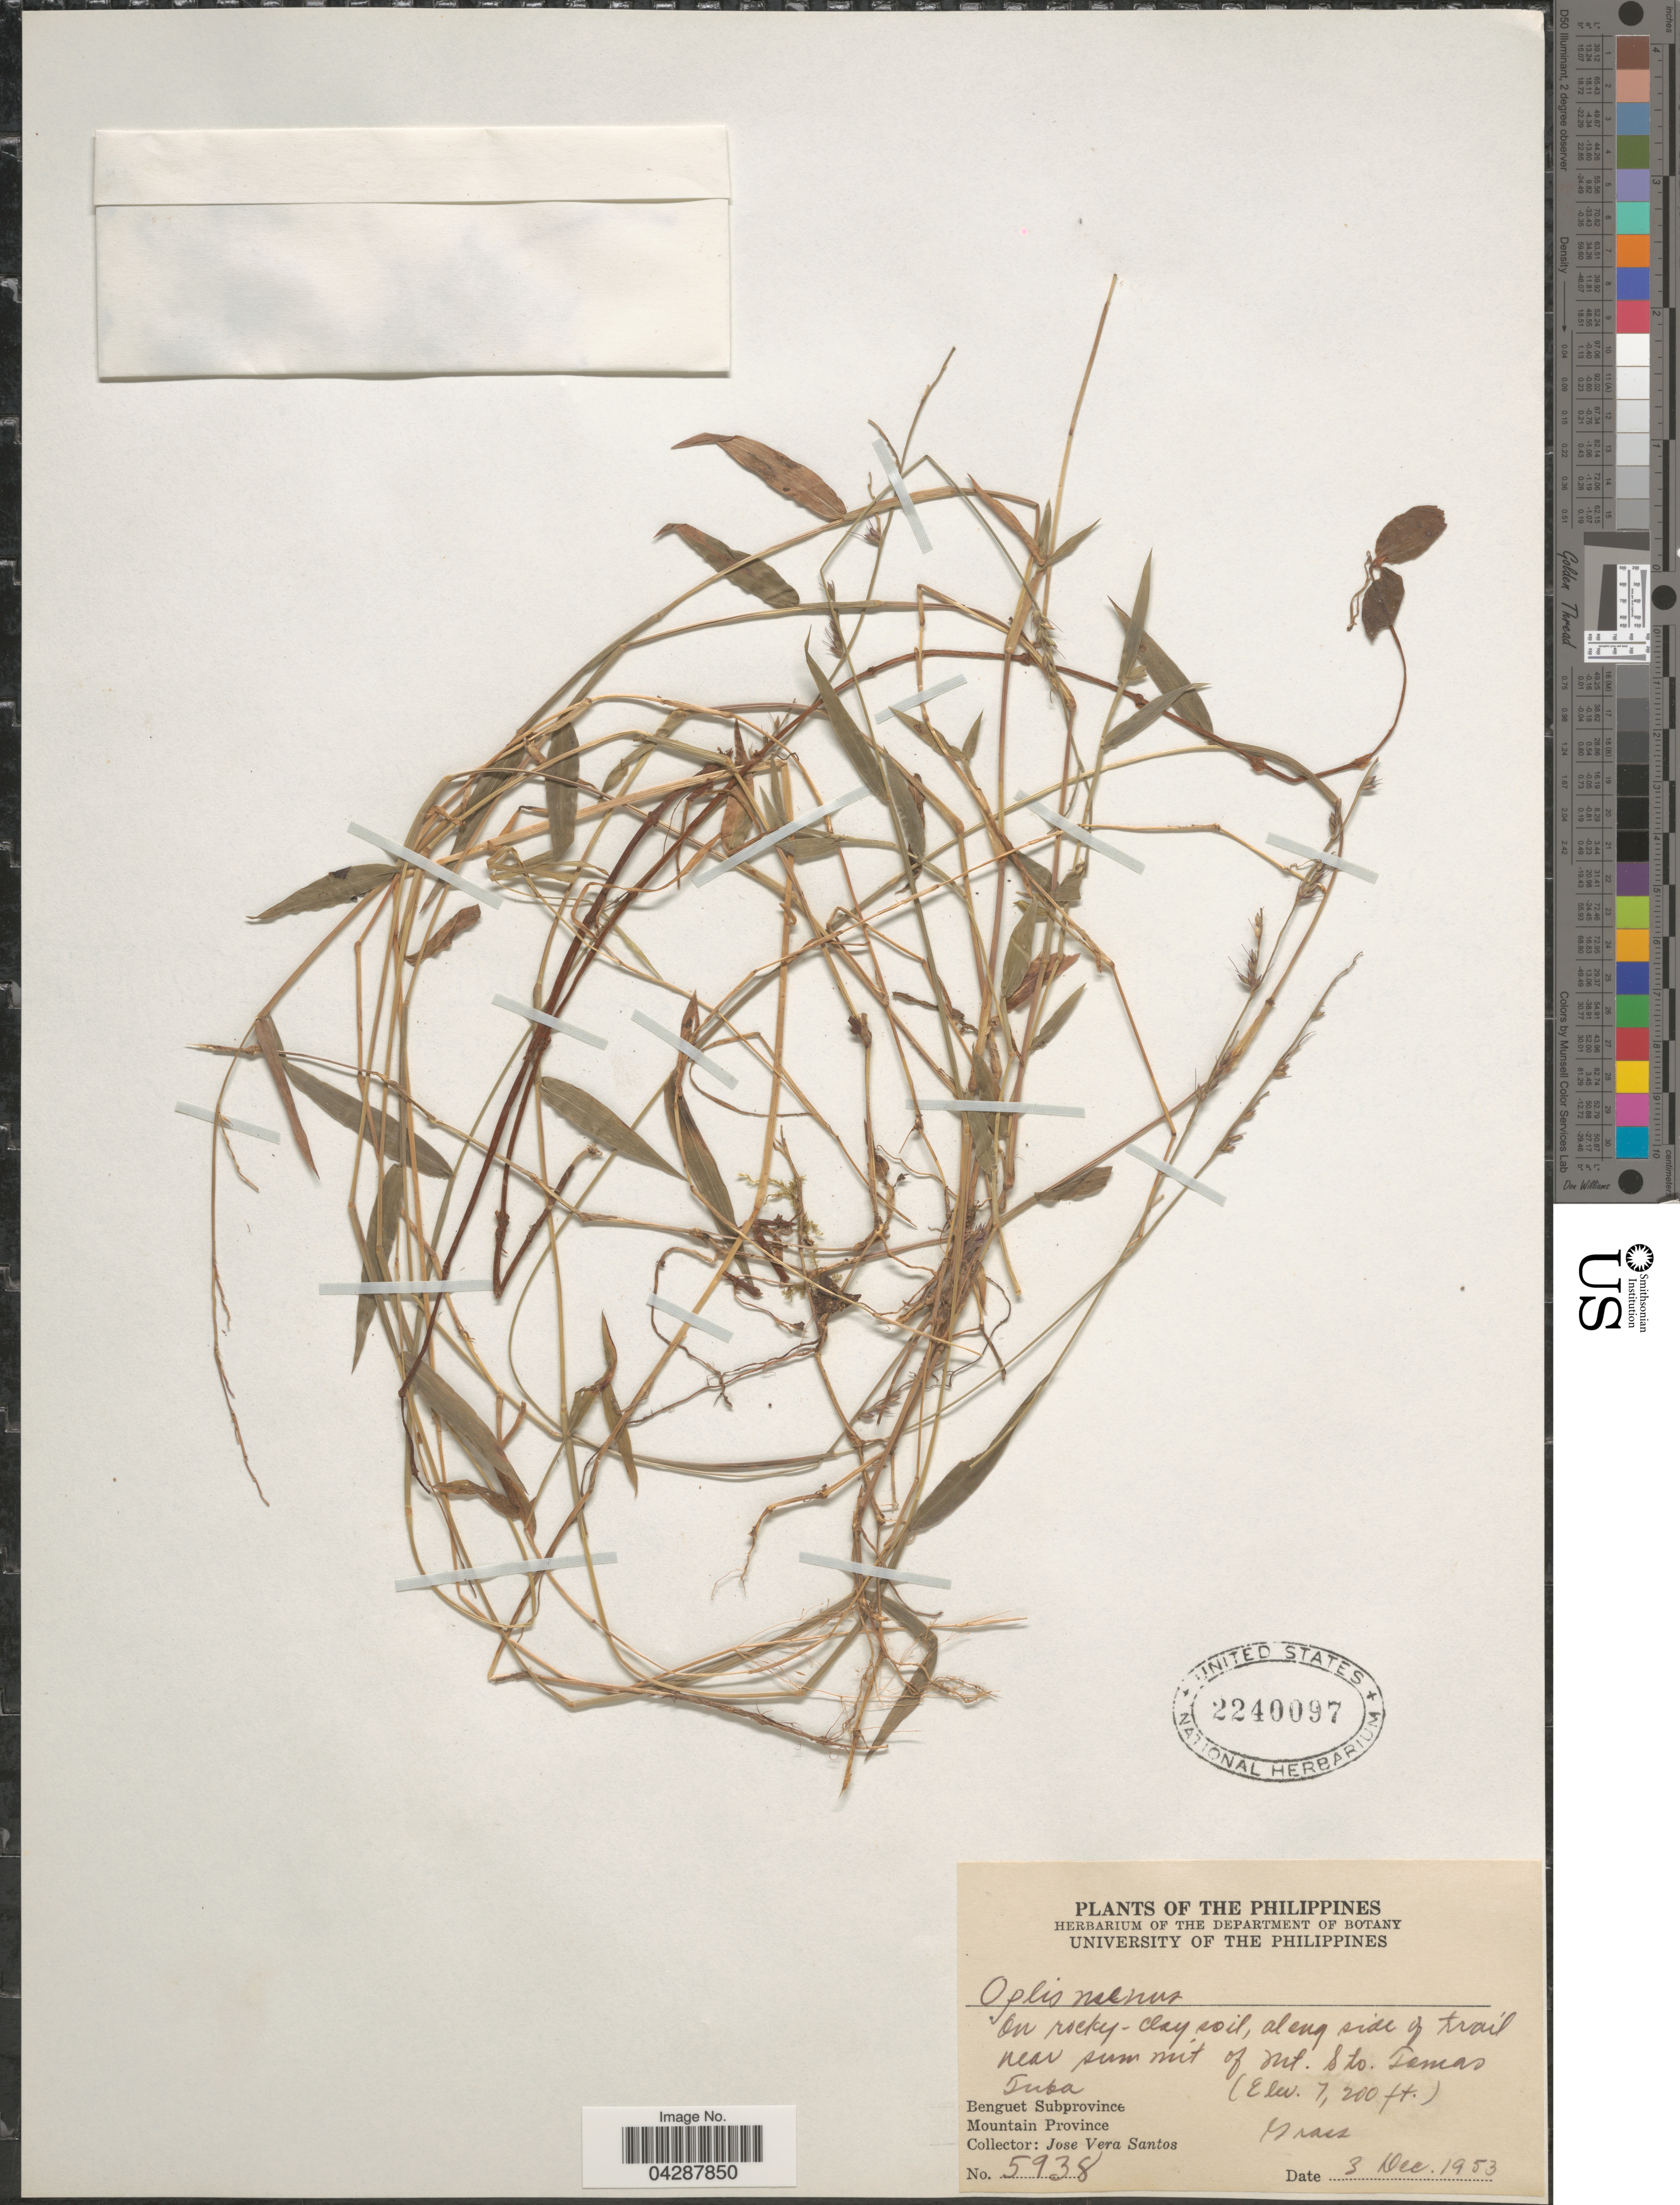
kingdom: Plantae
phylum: Tracheophyta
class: Liliopsida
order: Poales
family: Poaceae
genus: Oplismenus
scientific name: Oplismenus sp.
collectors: J. Santos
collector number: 5938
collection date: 1953-12-03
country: Philippines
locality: Along side of trail near summit of Mt. Sto. Tomas Tuba. Benguet Subprovince. Mountain Province.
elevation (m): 2195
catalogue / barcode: US 2240097